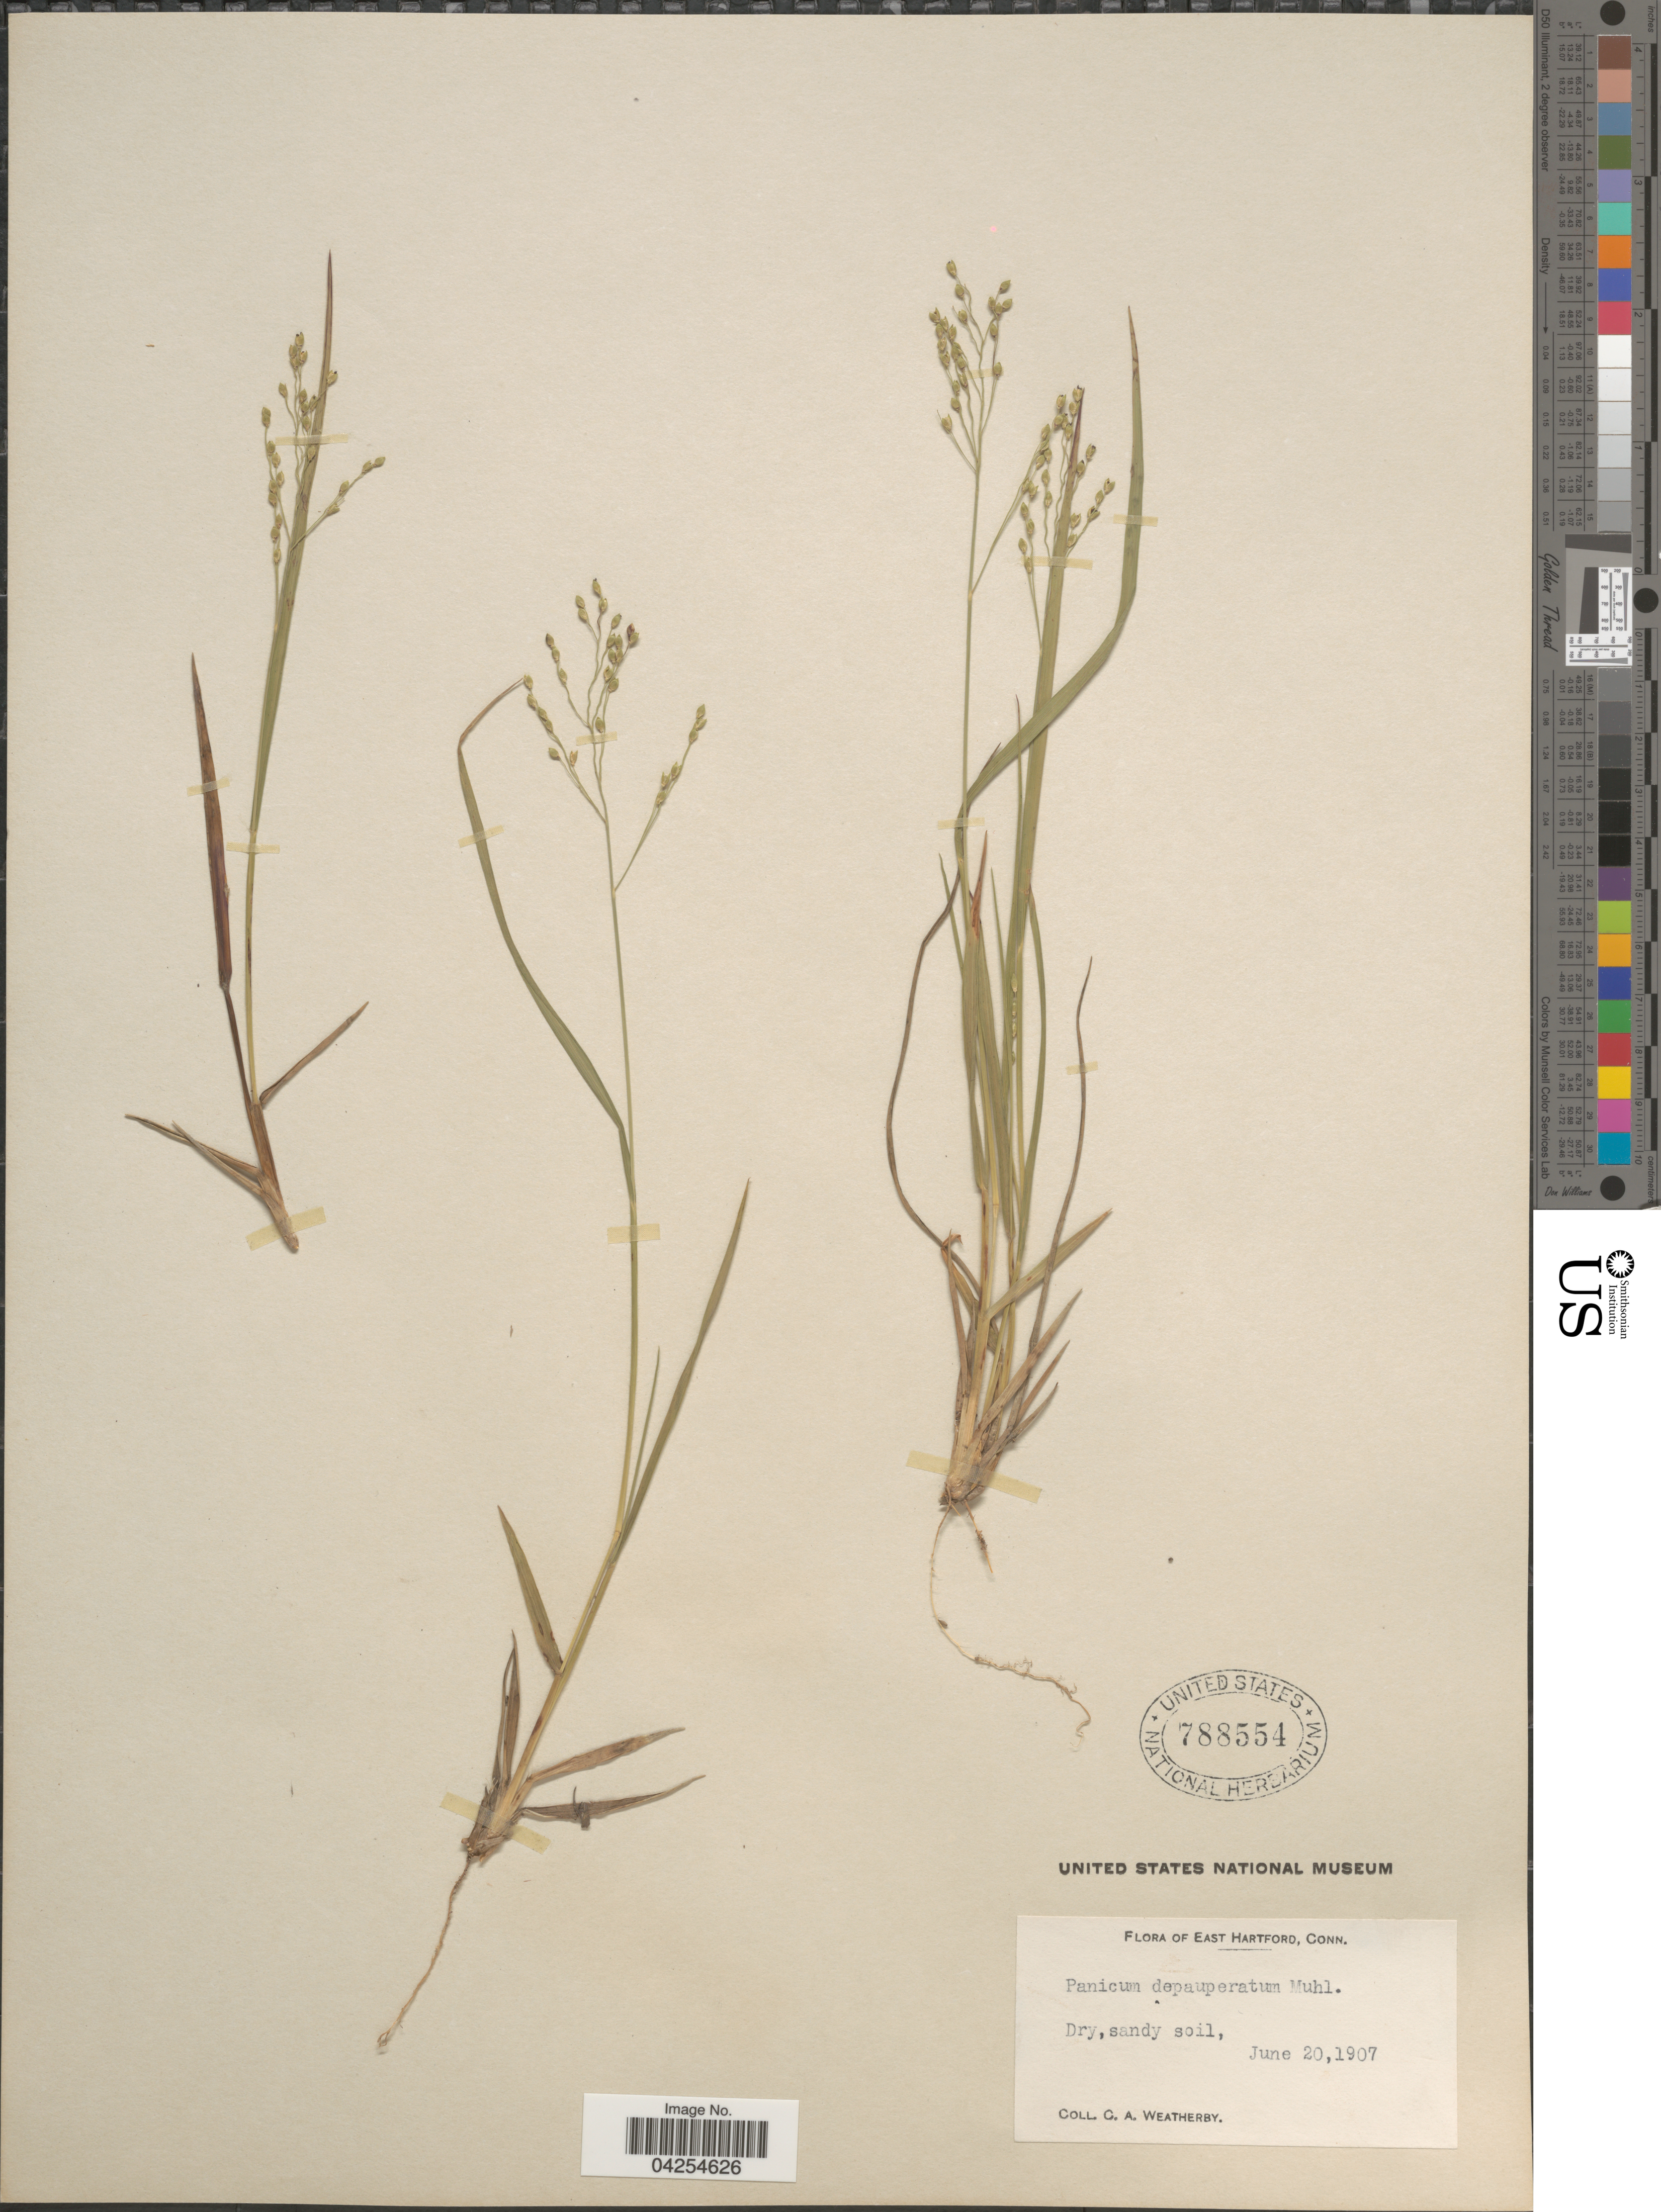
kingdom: Plantae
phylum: Tracheophyta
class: Liliopsida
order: Poales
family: Poaceae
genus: Dichanthelium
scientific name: Dichanthelium depauperatum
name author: (Muhl.) Gould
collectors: C. A. Weatherby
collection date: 1907-06-20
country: United States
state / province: Connecticut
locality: East Hartford.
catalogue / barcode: US 788554